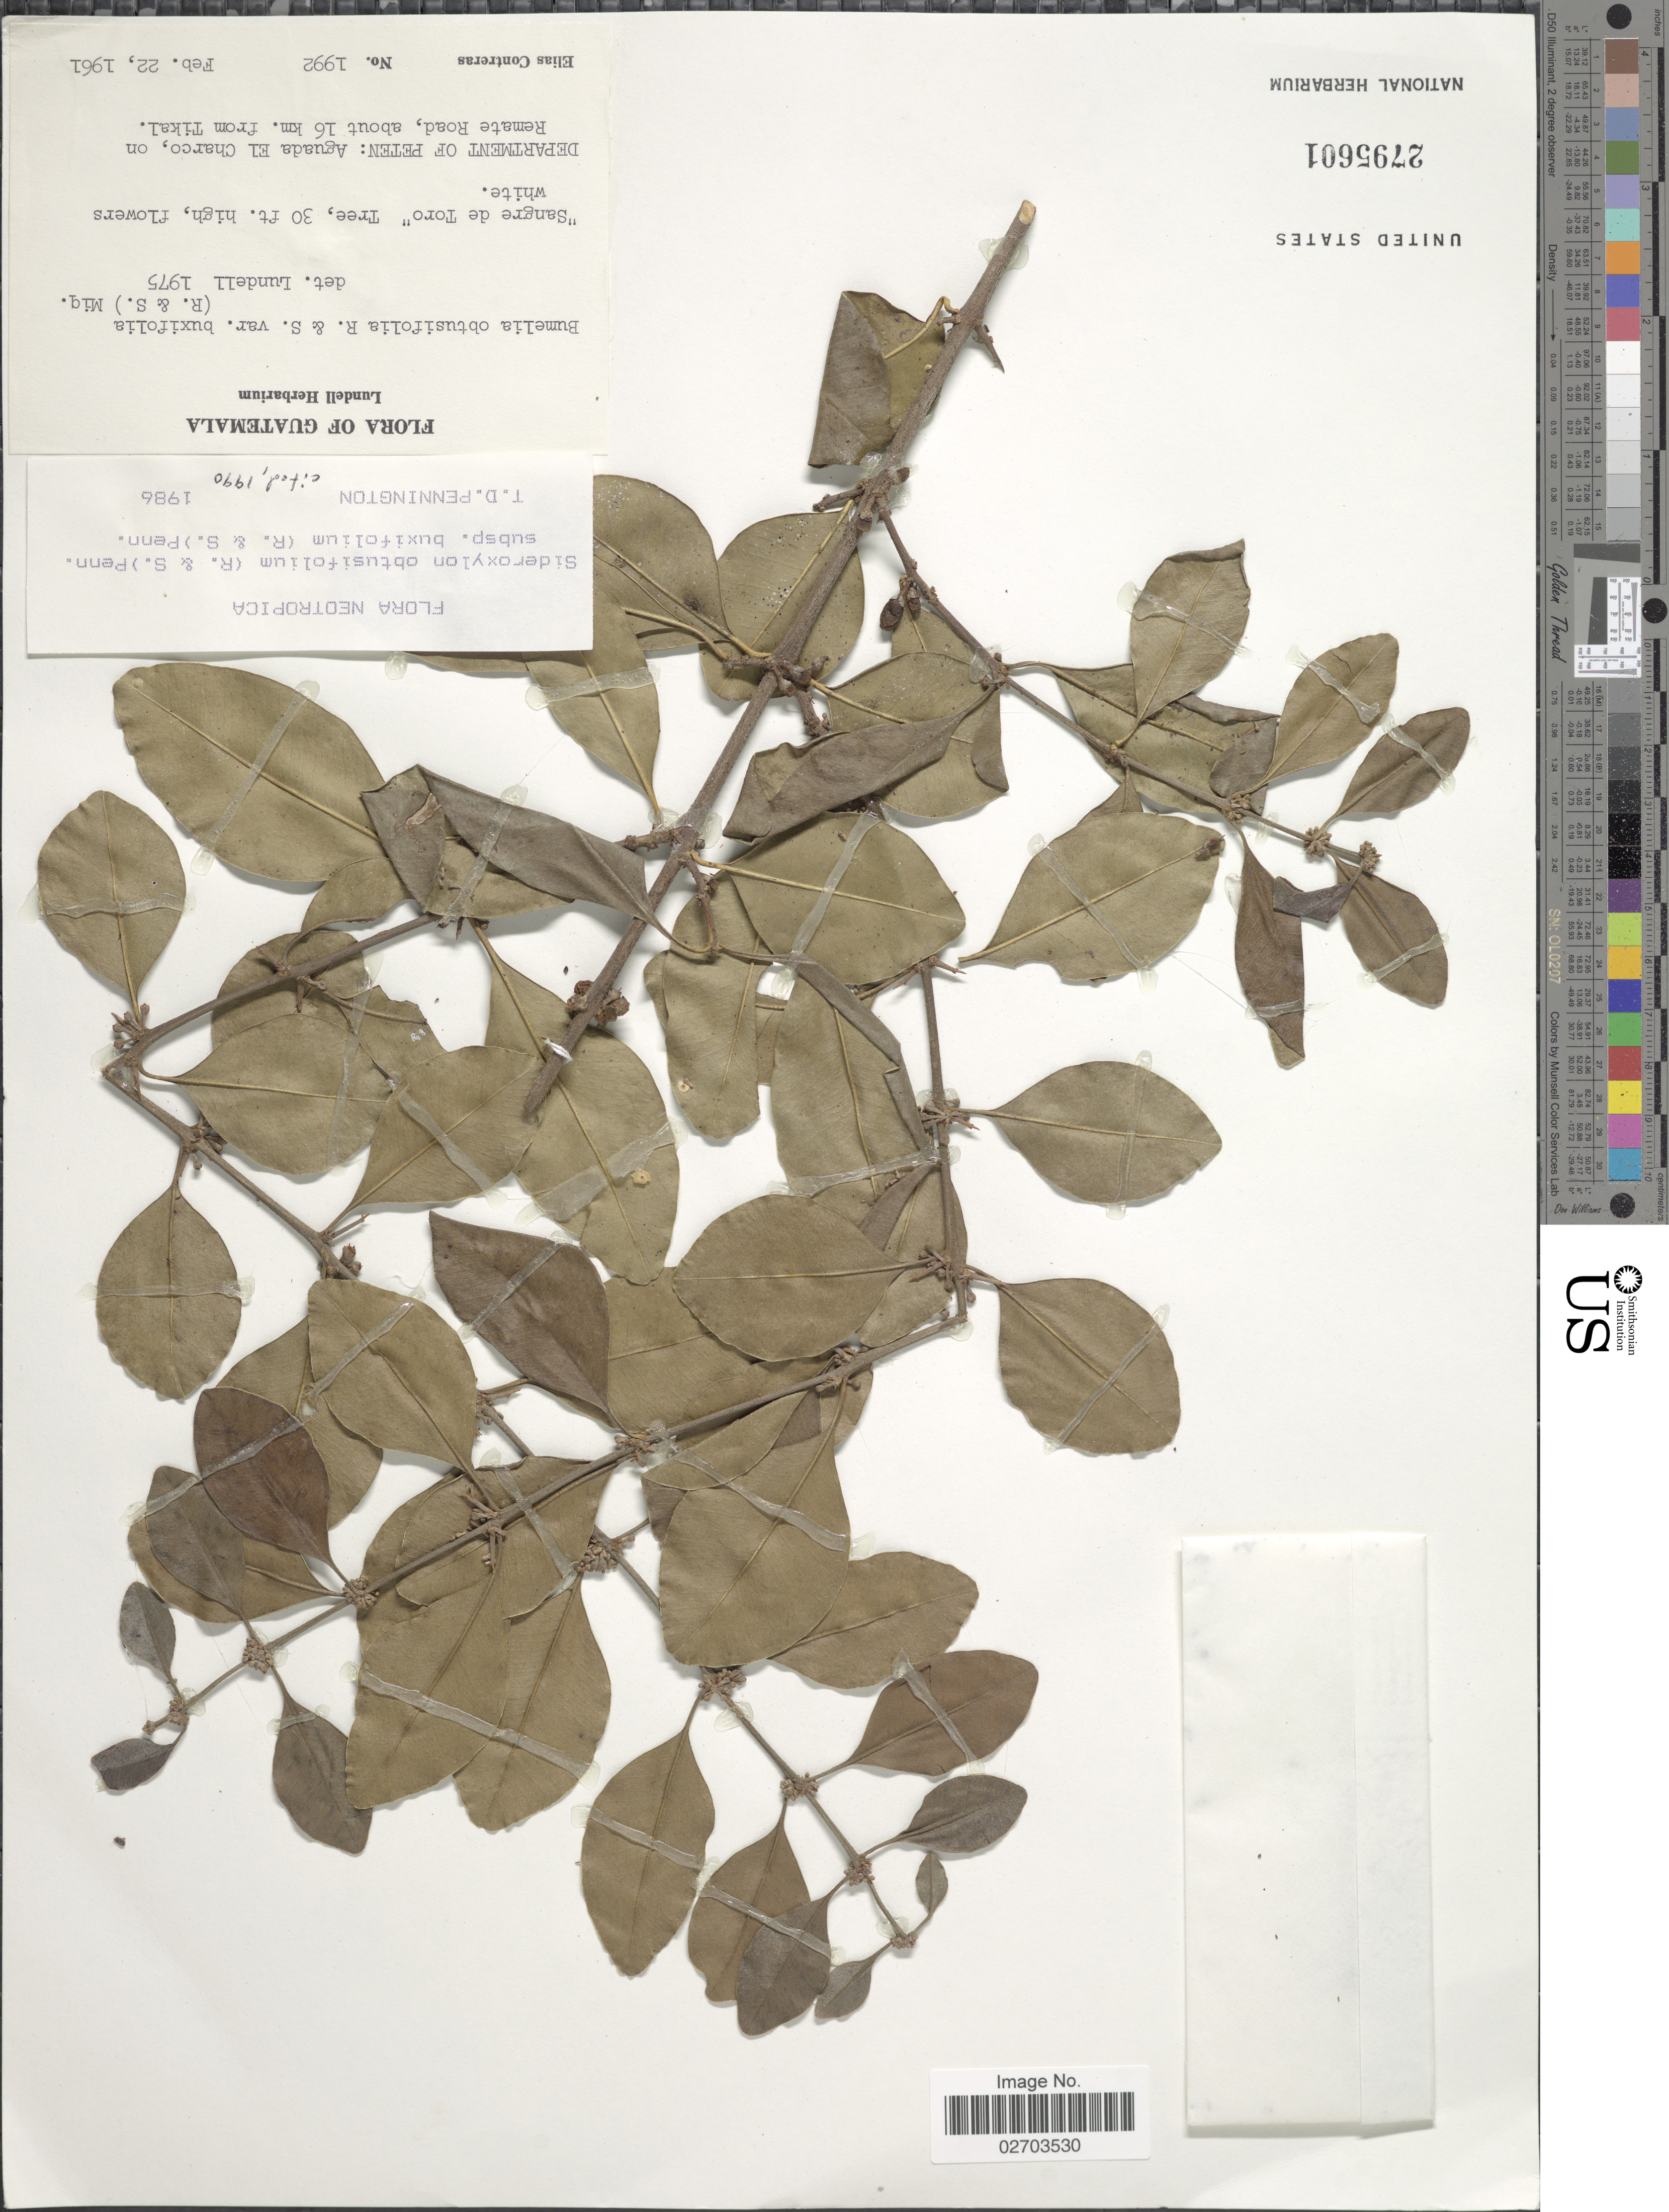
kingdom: Plantae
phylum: Tracheophyta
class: Magnoliopsida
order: Ericales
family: Sapotaceae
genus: Sideroxylon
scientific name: Sideroxylon obtusifolium subsp. buxifolium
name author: (Roem. & Schult.) T.D. Penn.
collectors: E. Contreras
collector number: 1992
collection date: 1961-02-22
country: Guatemala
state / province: El Petén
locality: Aguada El Charco, on Remote Road, about 16 km. from Tikal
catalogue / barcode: US 2795601